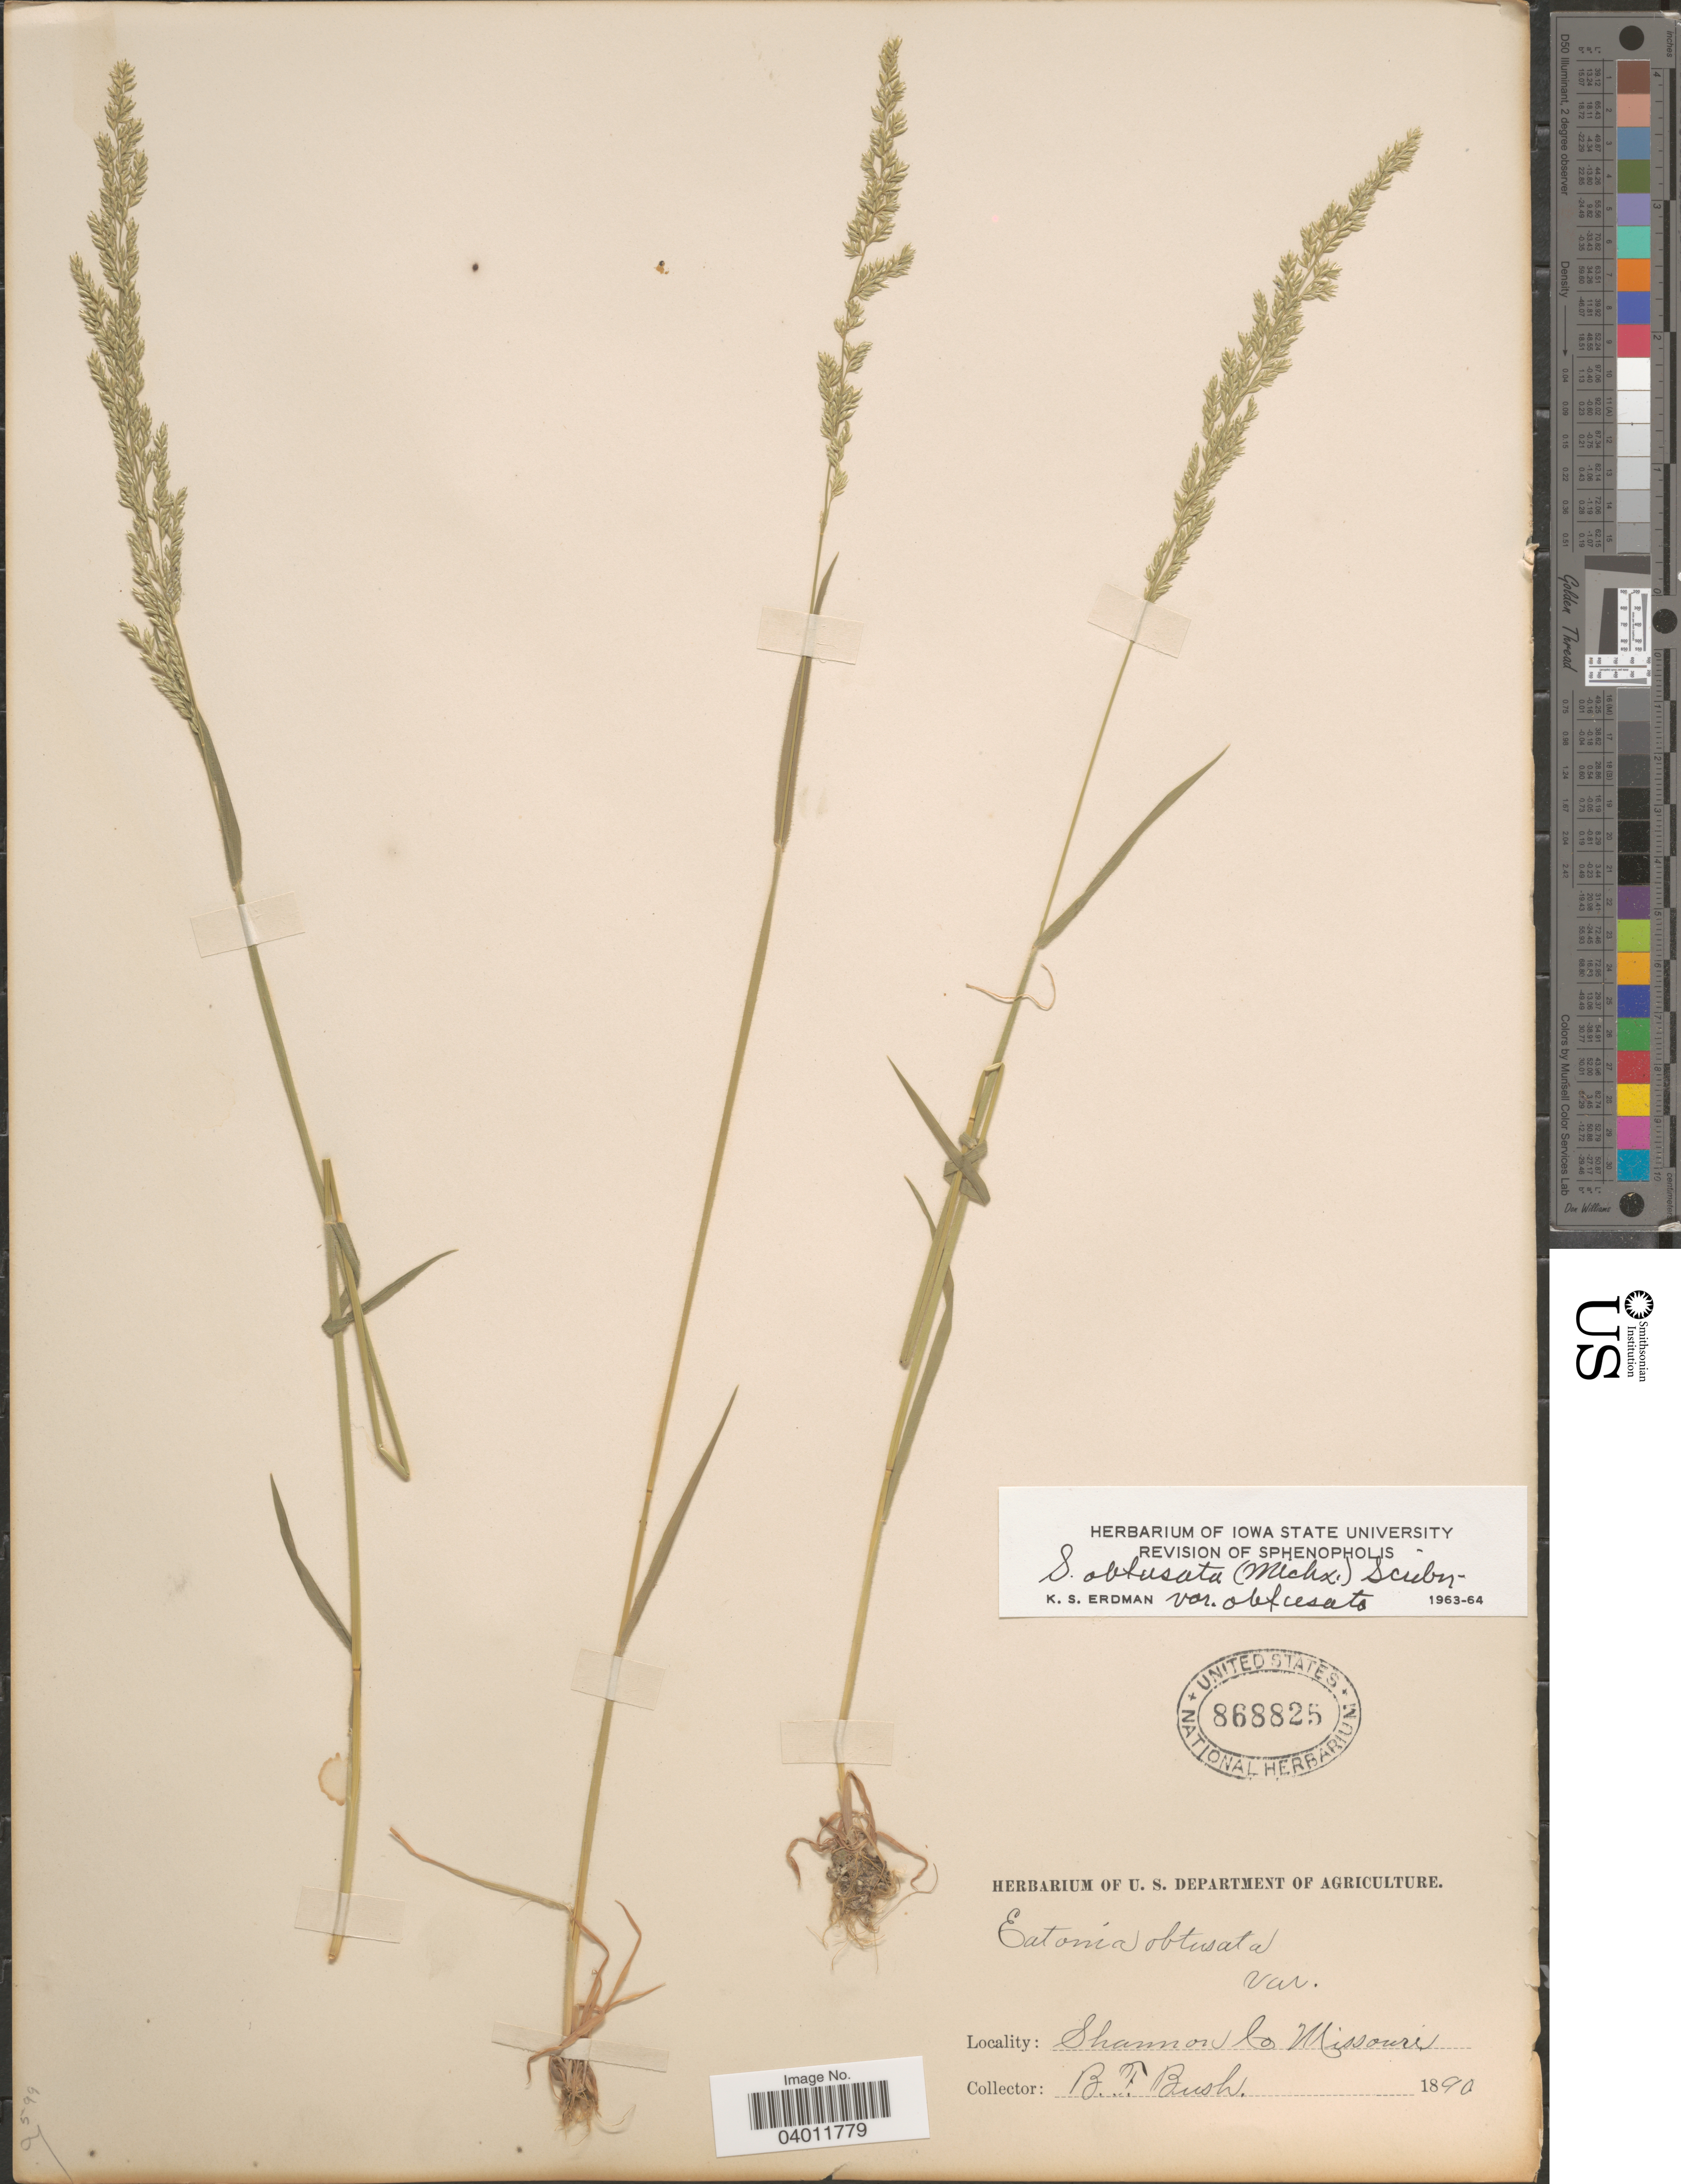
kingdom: Plantae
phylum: Tracheophyta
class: Liliopsida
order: Poales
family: Poaceae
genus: Sphenopholis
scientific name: Sphenopholis obtusata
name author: (Michx.) Scribn.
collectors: B. F. Bush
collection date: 1890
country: United States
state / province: Missouri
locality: Shannon Co.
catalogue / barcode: US 868825